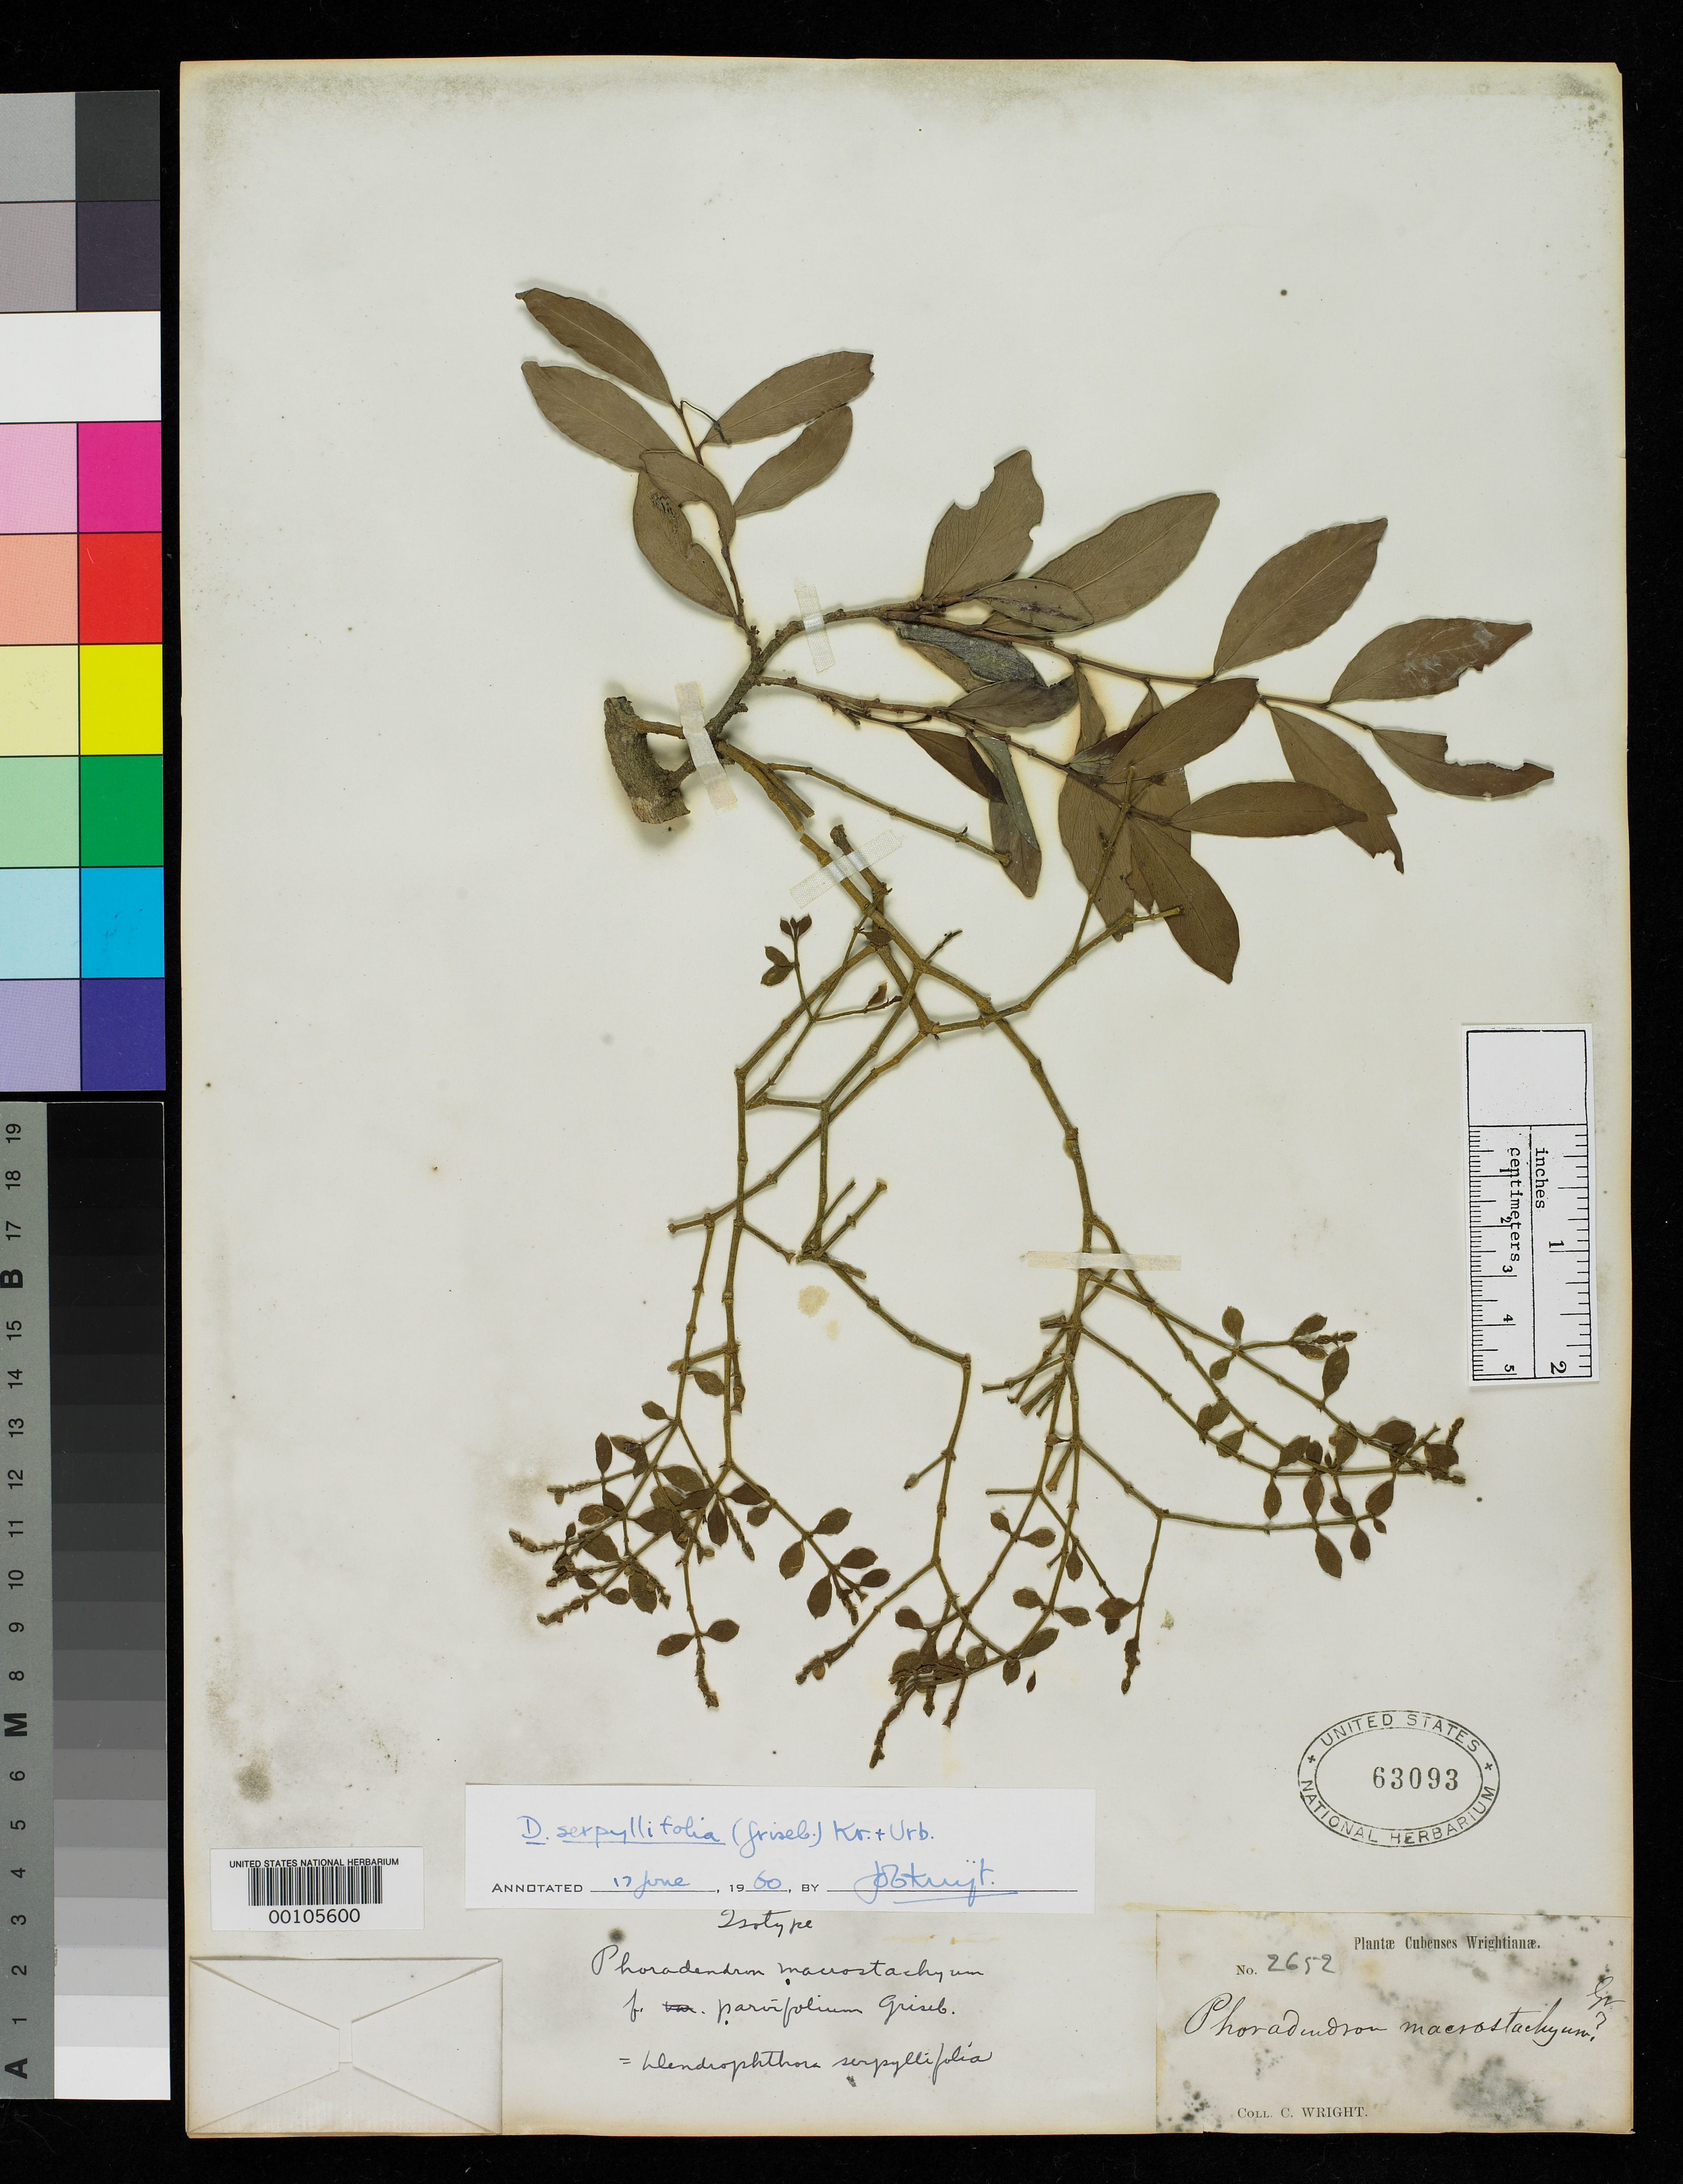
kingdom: Plantae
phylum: Tracheophyta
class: Magnoliopsida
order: Santalales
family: Viscaceae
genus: Phoradendron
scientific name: Phoradendron macrostachyum f. parvifolium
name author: Griseb.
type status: Isotype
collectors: C. Wright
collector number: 2652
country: Cuba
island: Greater Antilles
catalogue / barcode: US 63093